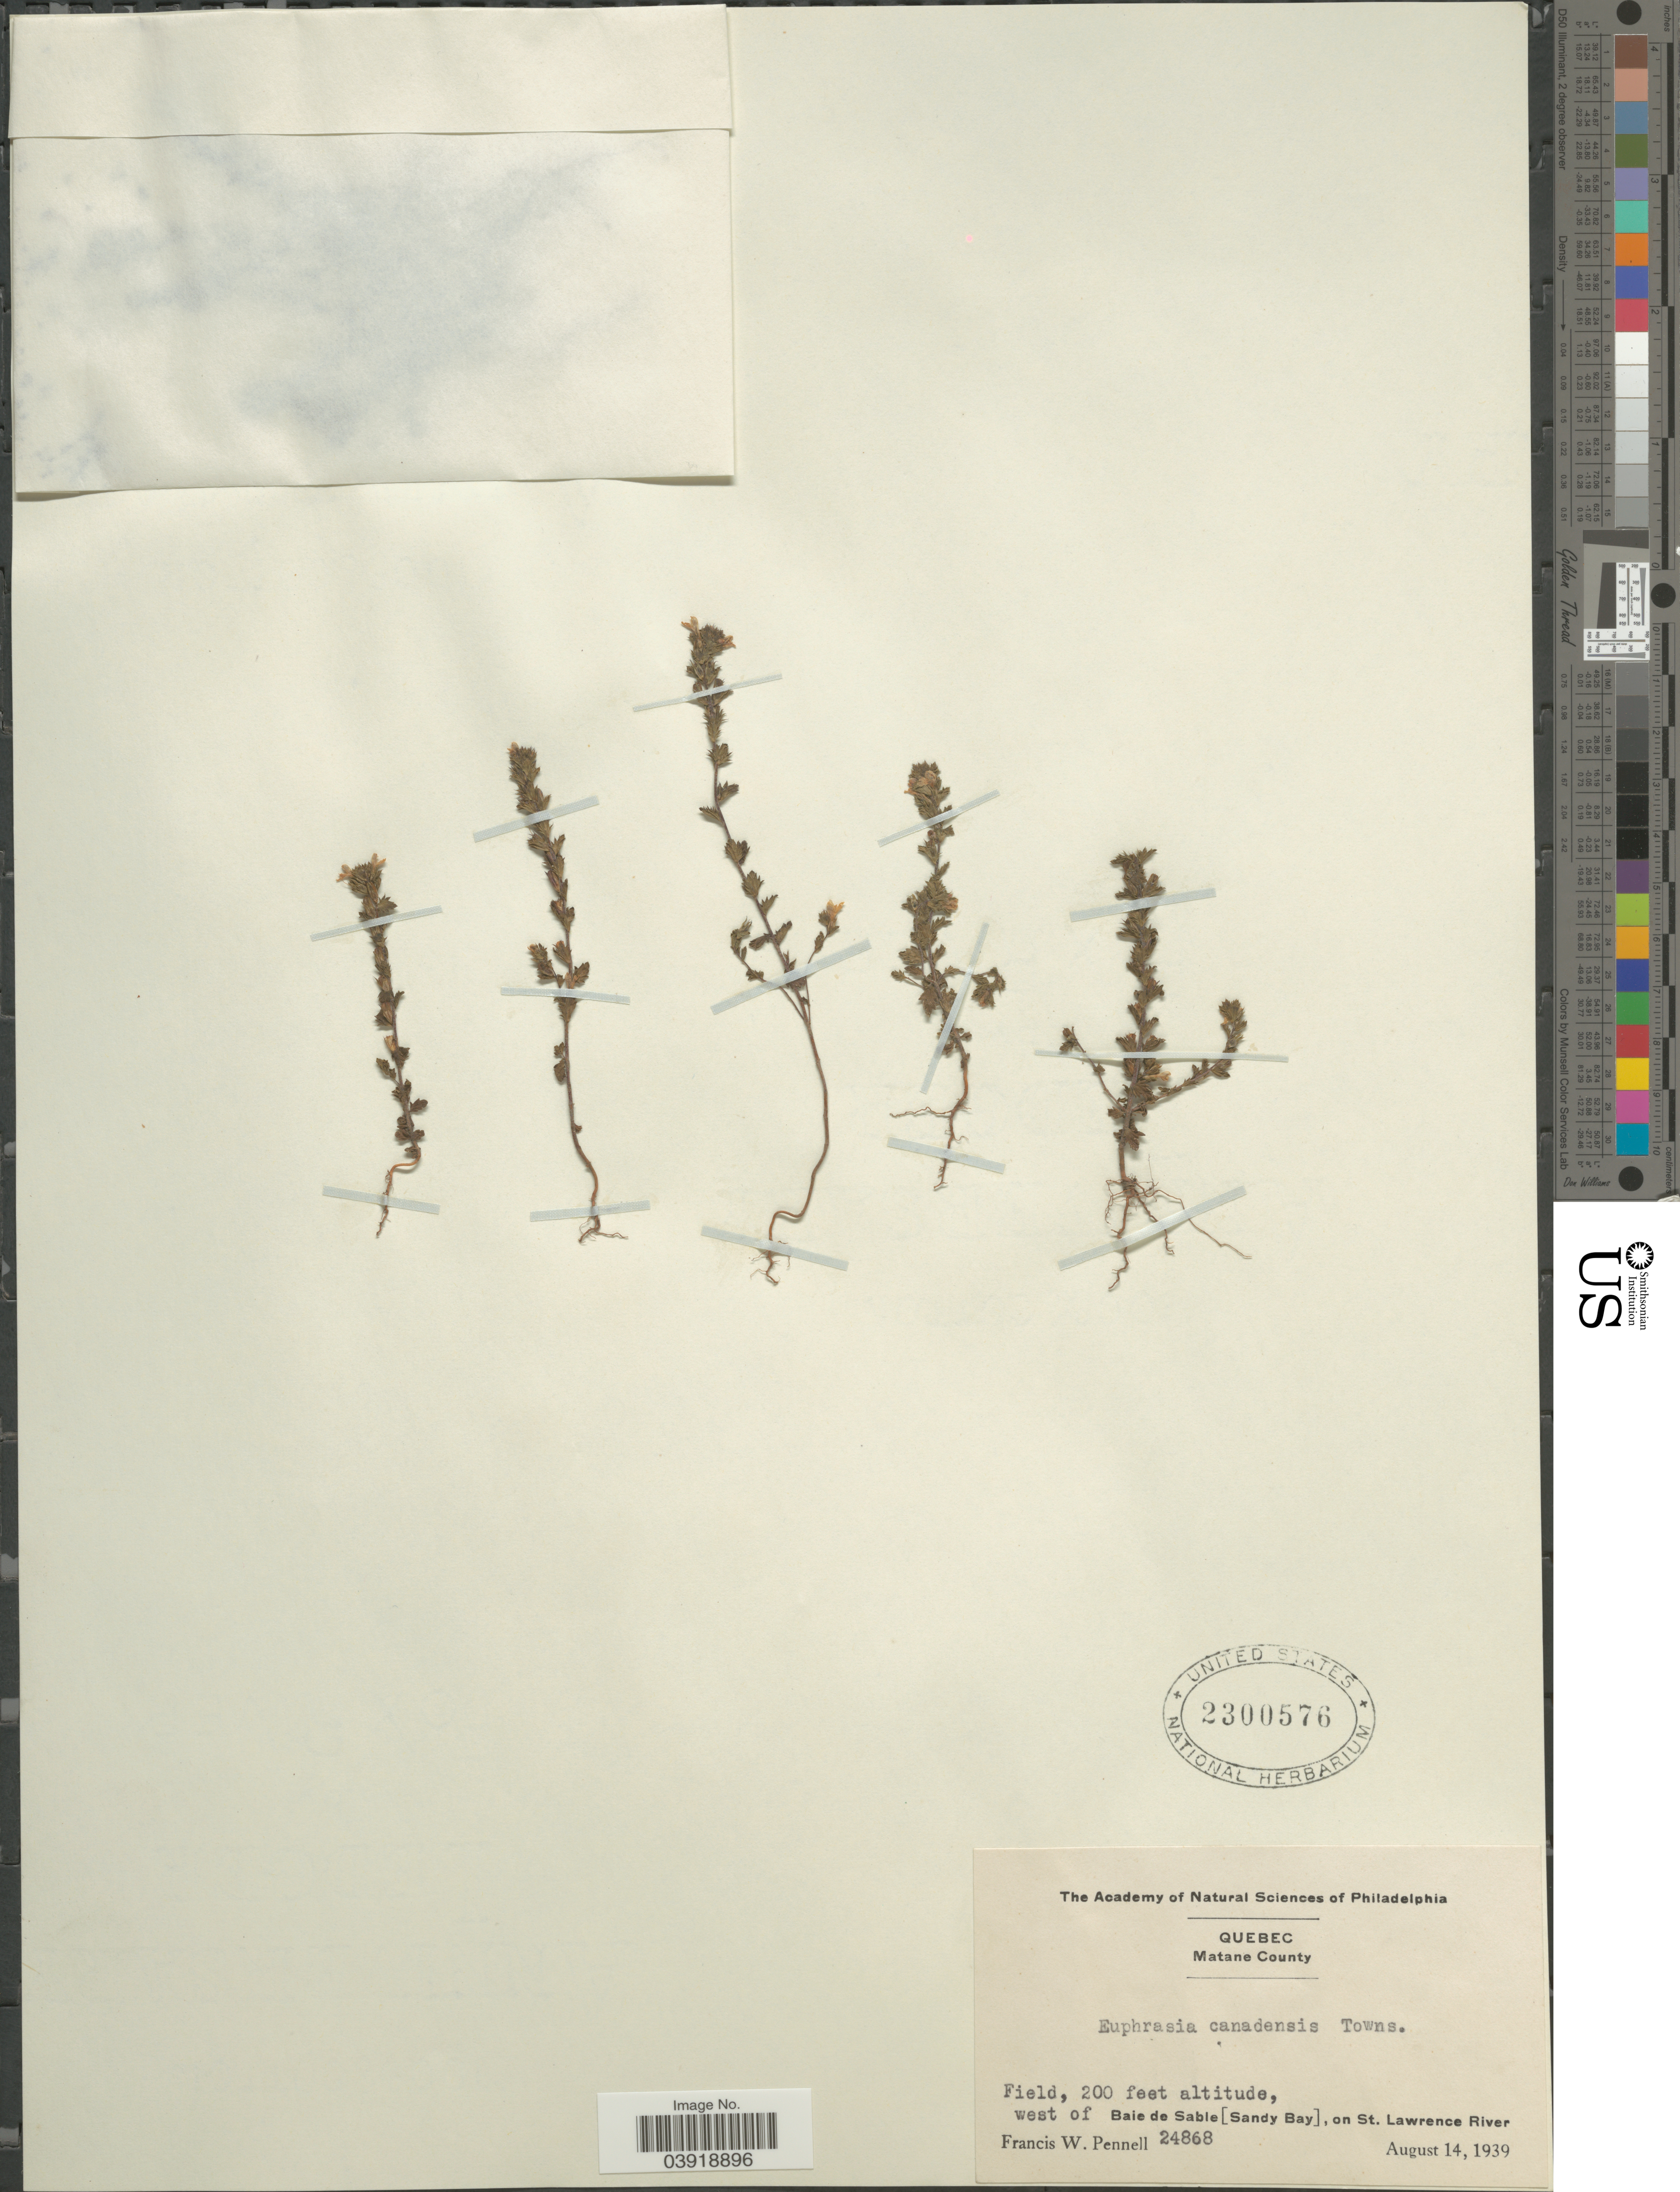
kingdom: Plantae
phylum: Tracheophyta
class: Magnoliopsida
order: Lamiales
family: Orobanchaceae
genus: Euphrasia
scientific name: Euphrasia canadensis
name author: J.F. Towns.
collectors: F. W. Pennell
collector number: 24868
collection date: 1939-08-14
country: Canada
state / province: Quebec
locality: Matane County. West of Baie de Sable [Sandy Bay], on St. Lawrence River.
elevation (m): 61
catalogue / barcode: US 2300576